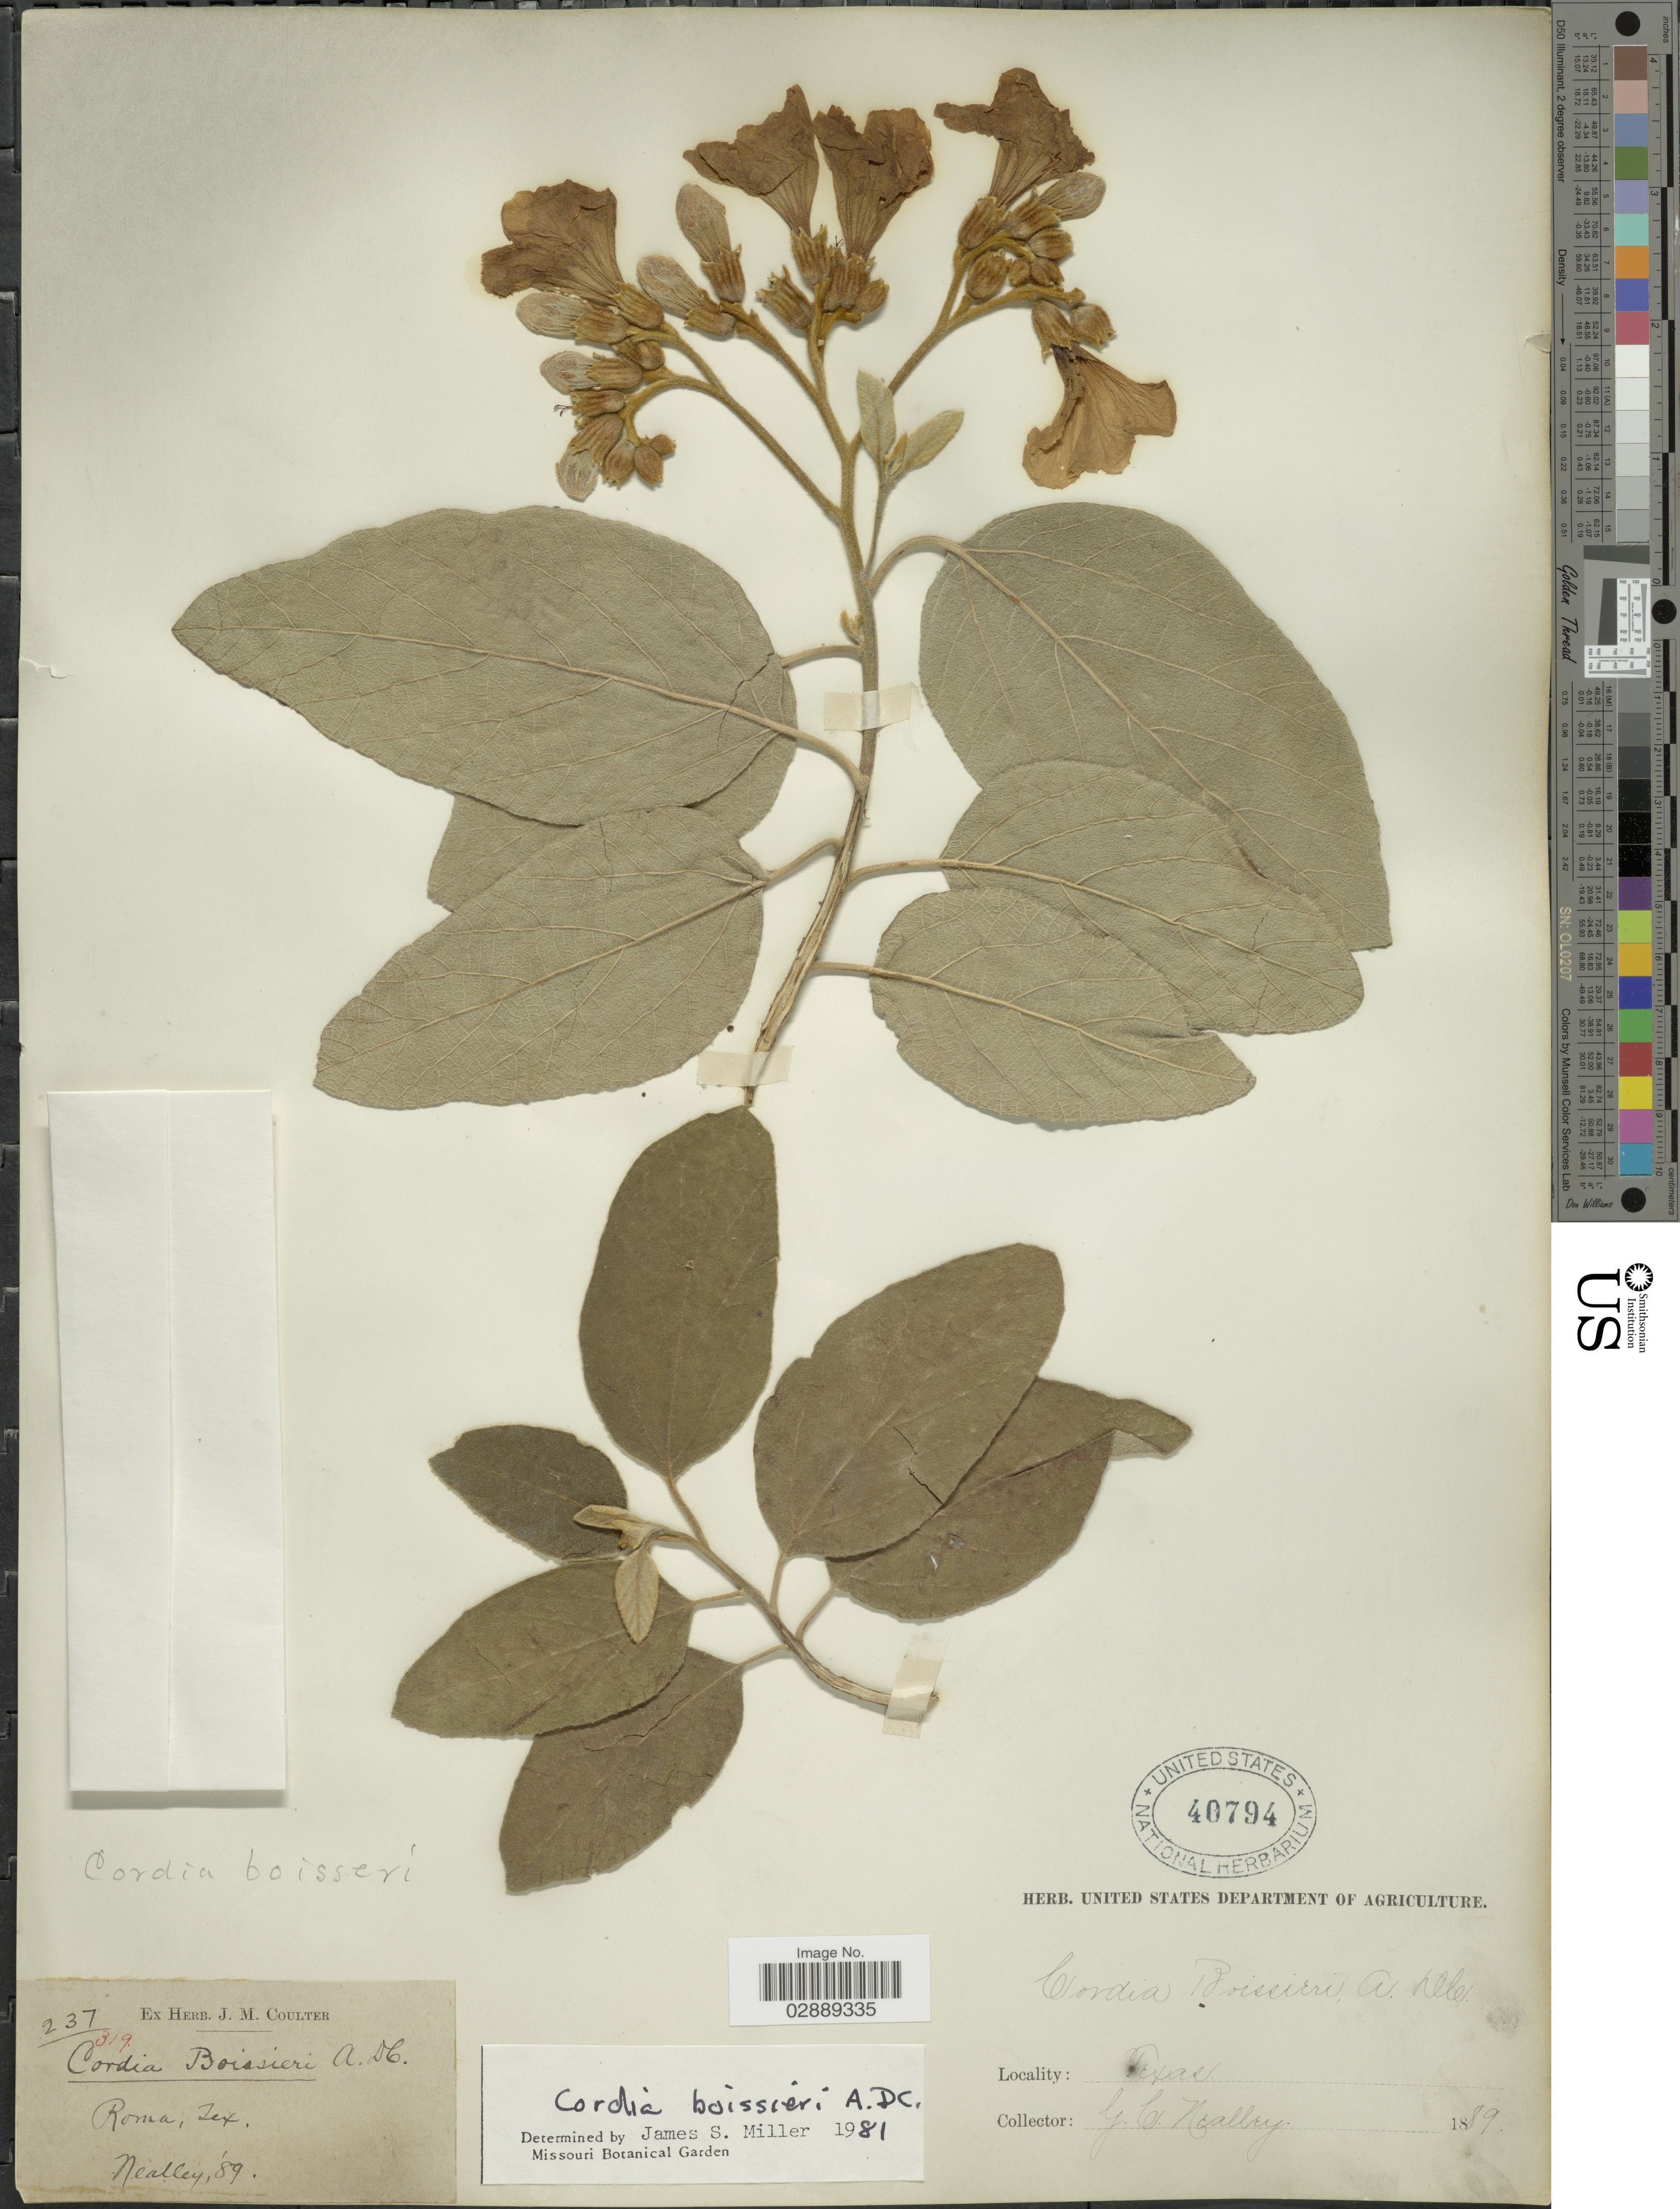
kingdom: Plantae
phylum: Tracheophyta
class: Magnoliopsida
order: Boraginales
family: Cordiaceae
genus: Cordia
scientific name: Cordia boissieri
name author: A. DC.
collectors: G. C. Nealley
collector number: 237/319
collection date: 1889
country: United States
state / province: Texas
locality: Roma.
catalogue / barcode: US 40794